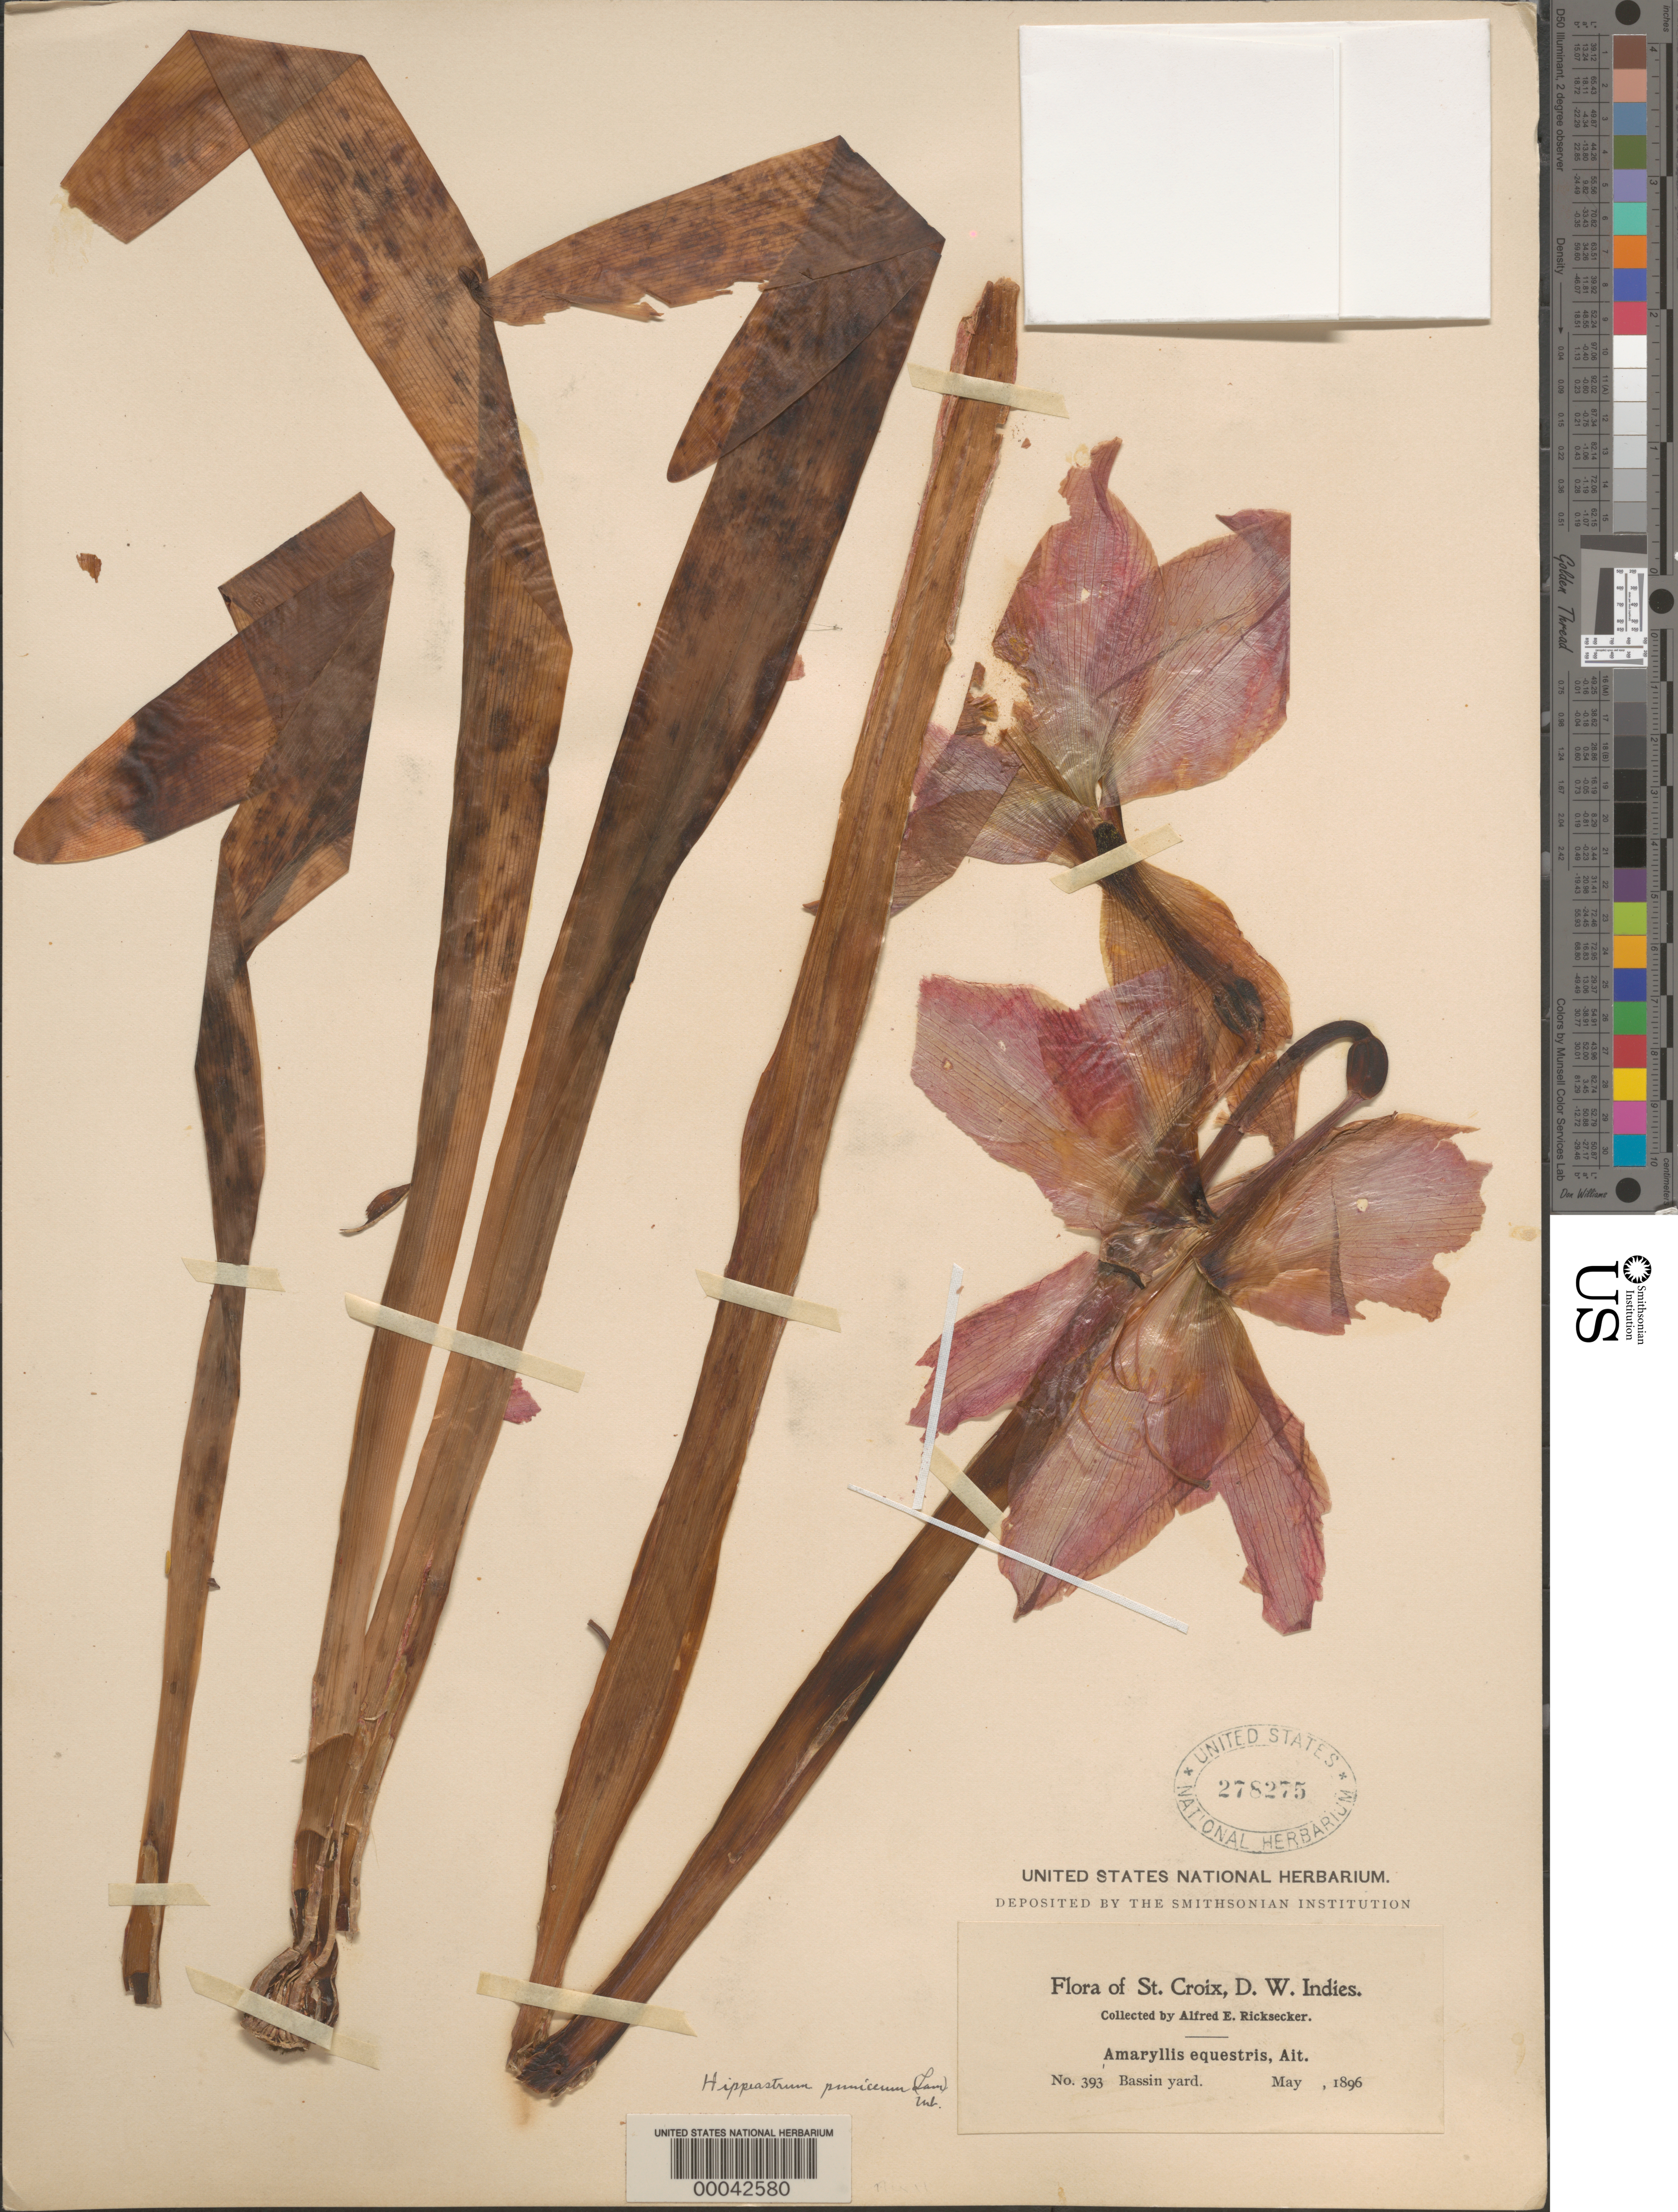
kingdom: Plantae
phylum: Tracheophyta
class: Liliopsida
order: Asparagales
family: Amaryllidaceae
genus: Hippeastrum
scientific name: Hippeastrum puniceum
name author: (Lam.) Voss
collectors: A. E. Ricksecker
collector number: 393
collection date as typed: May 1896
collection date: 1896-05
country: U.S. Virgin Islands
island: St. Croix Island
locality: St croix; bassin yard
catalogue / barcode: US 278275